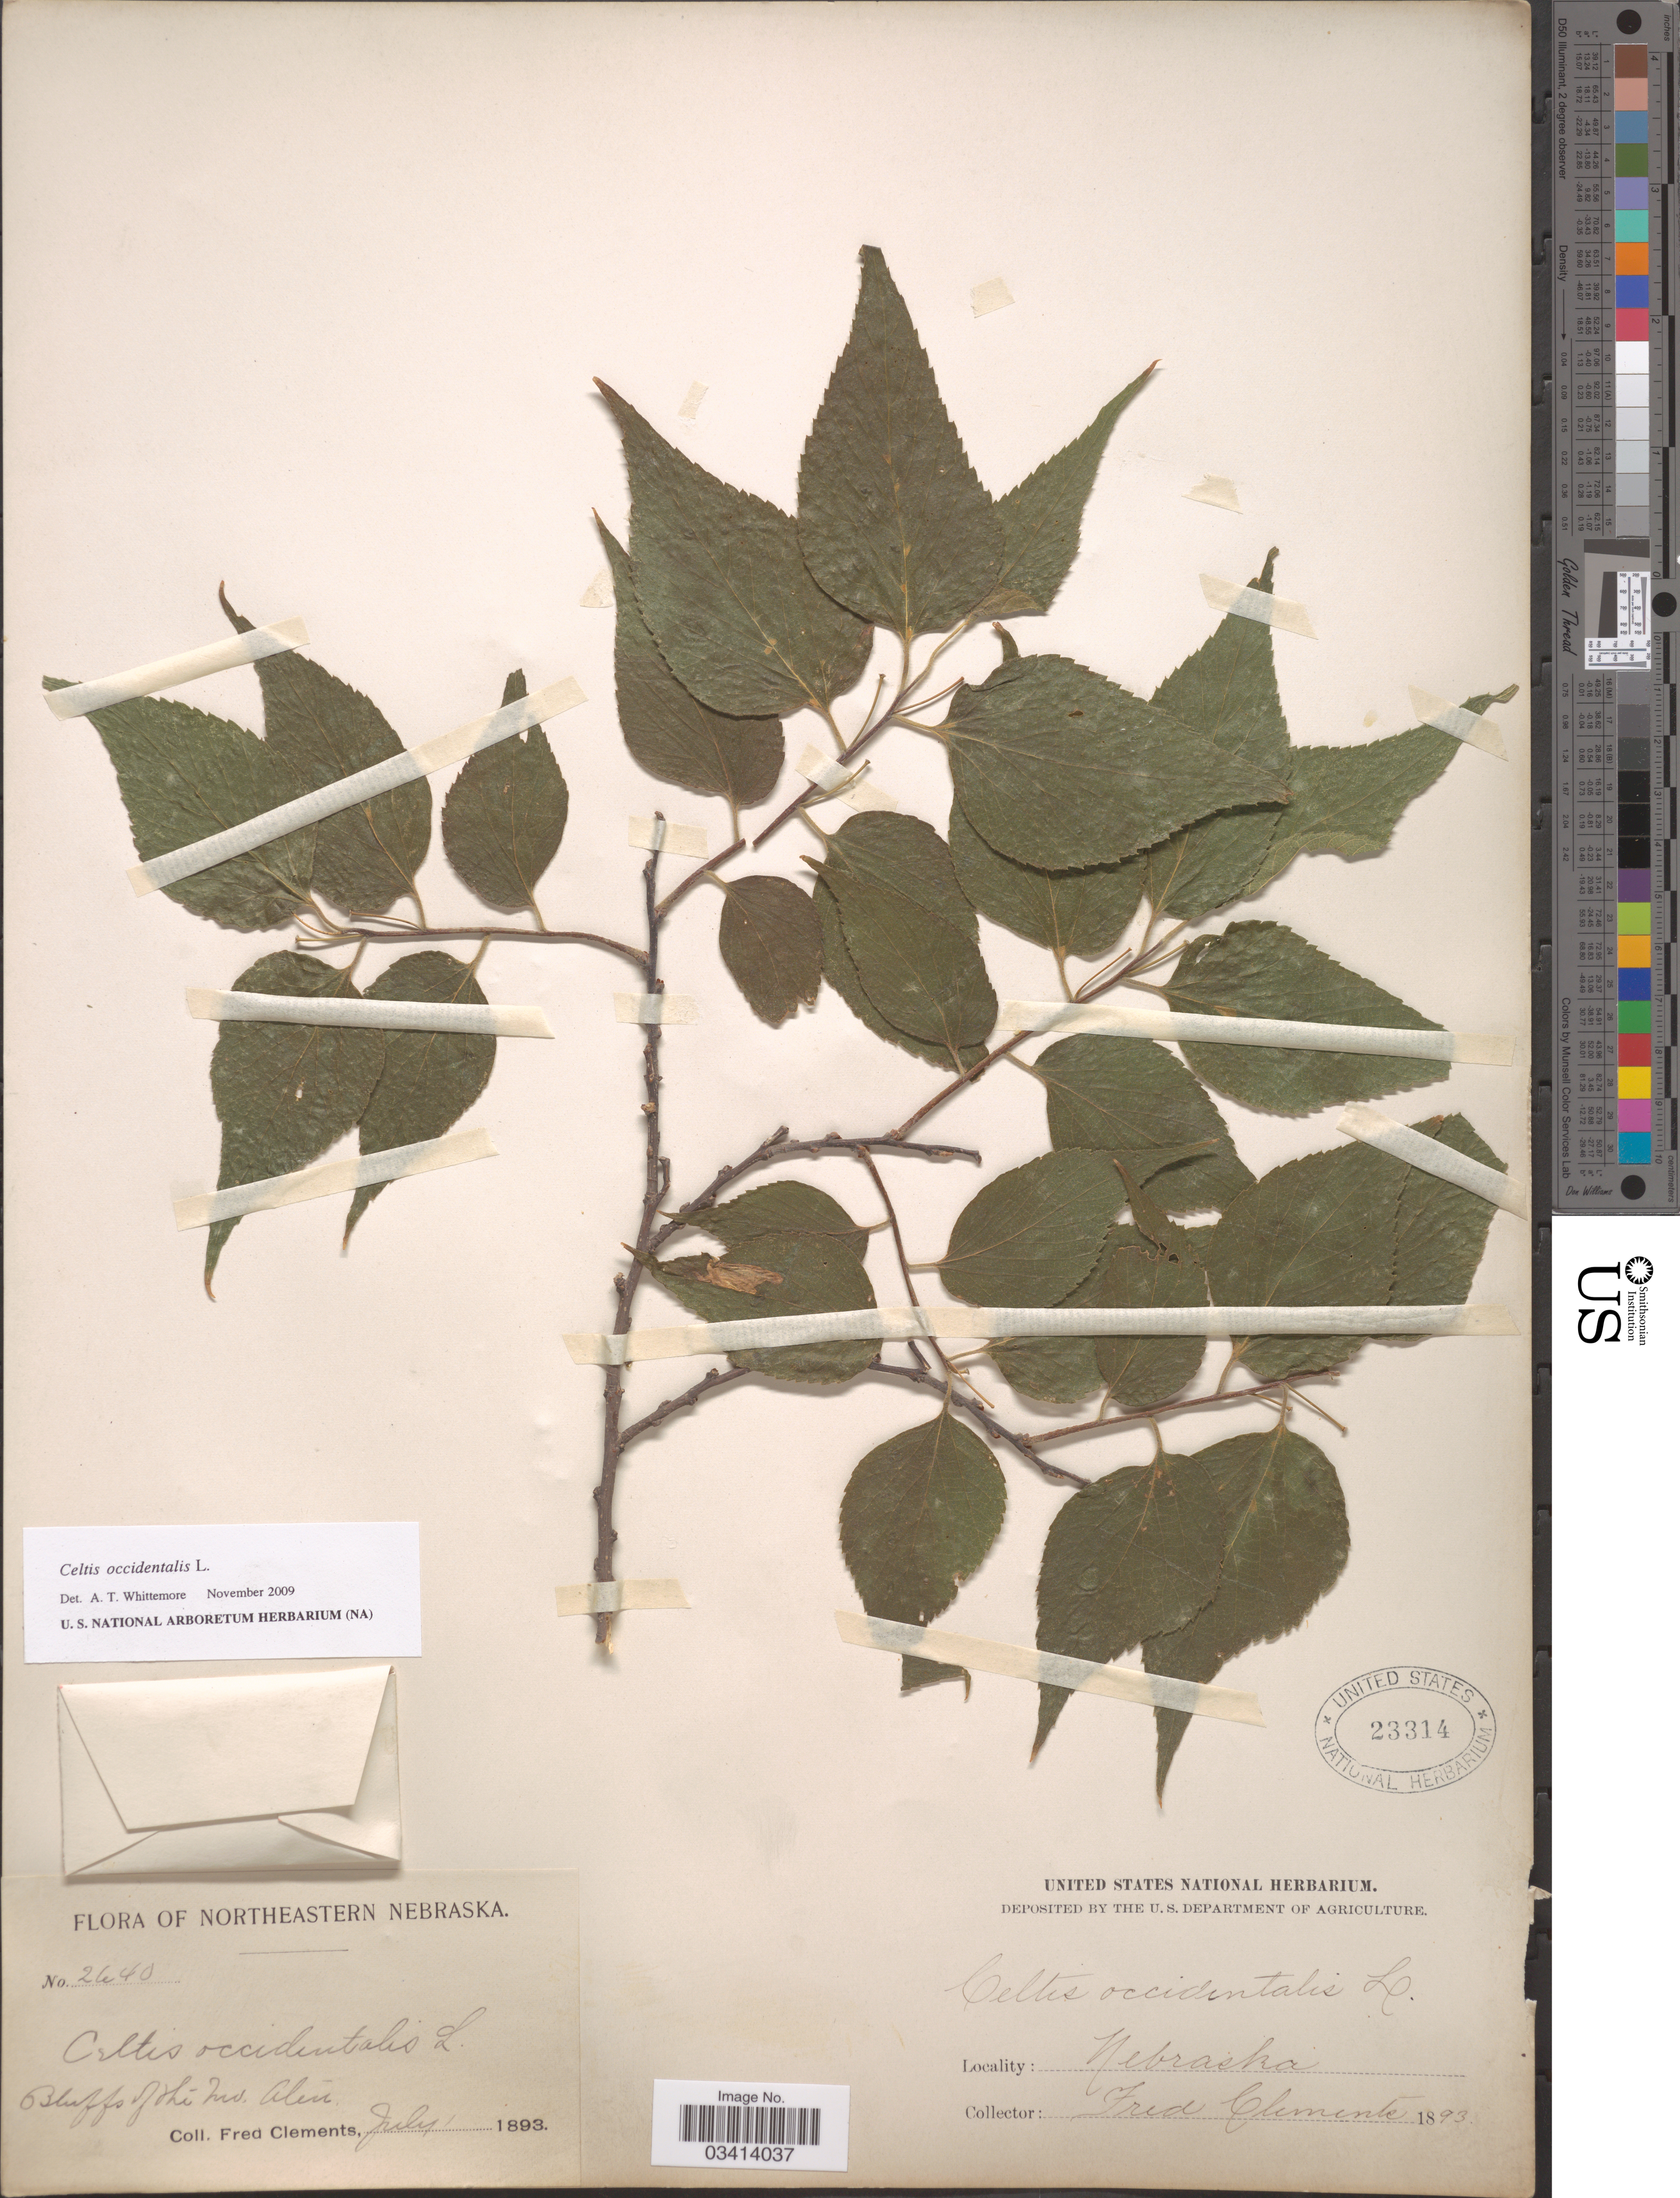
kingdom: Plantae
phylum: Tracheophyta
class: Magnoliopsida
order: Rosales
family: Cannabaceae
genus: Celtis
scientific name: Celtis occidentalis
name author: L.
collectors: F. Clements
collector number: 2640*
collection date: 1893-07-01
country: United States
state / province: Nebraska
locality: Northeastern Nebraska. Bluffs of the Mo.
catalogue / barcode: US 23314